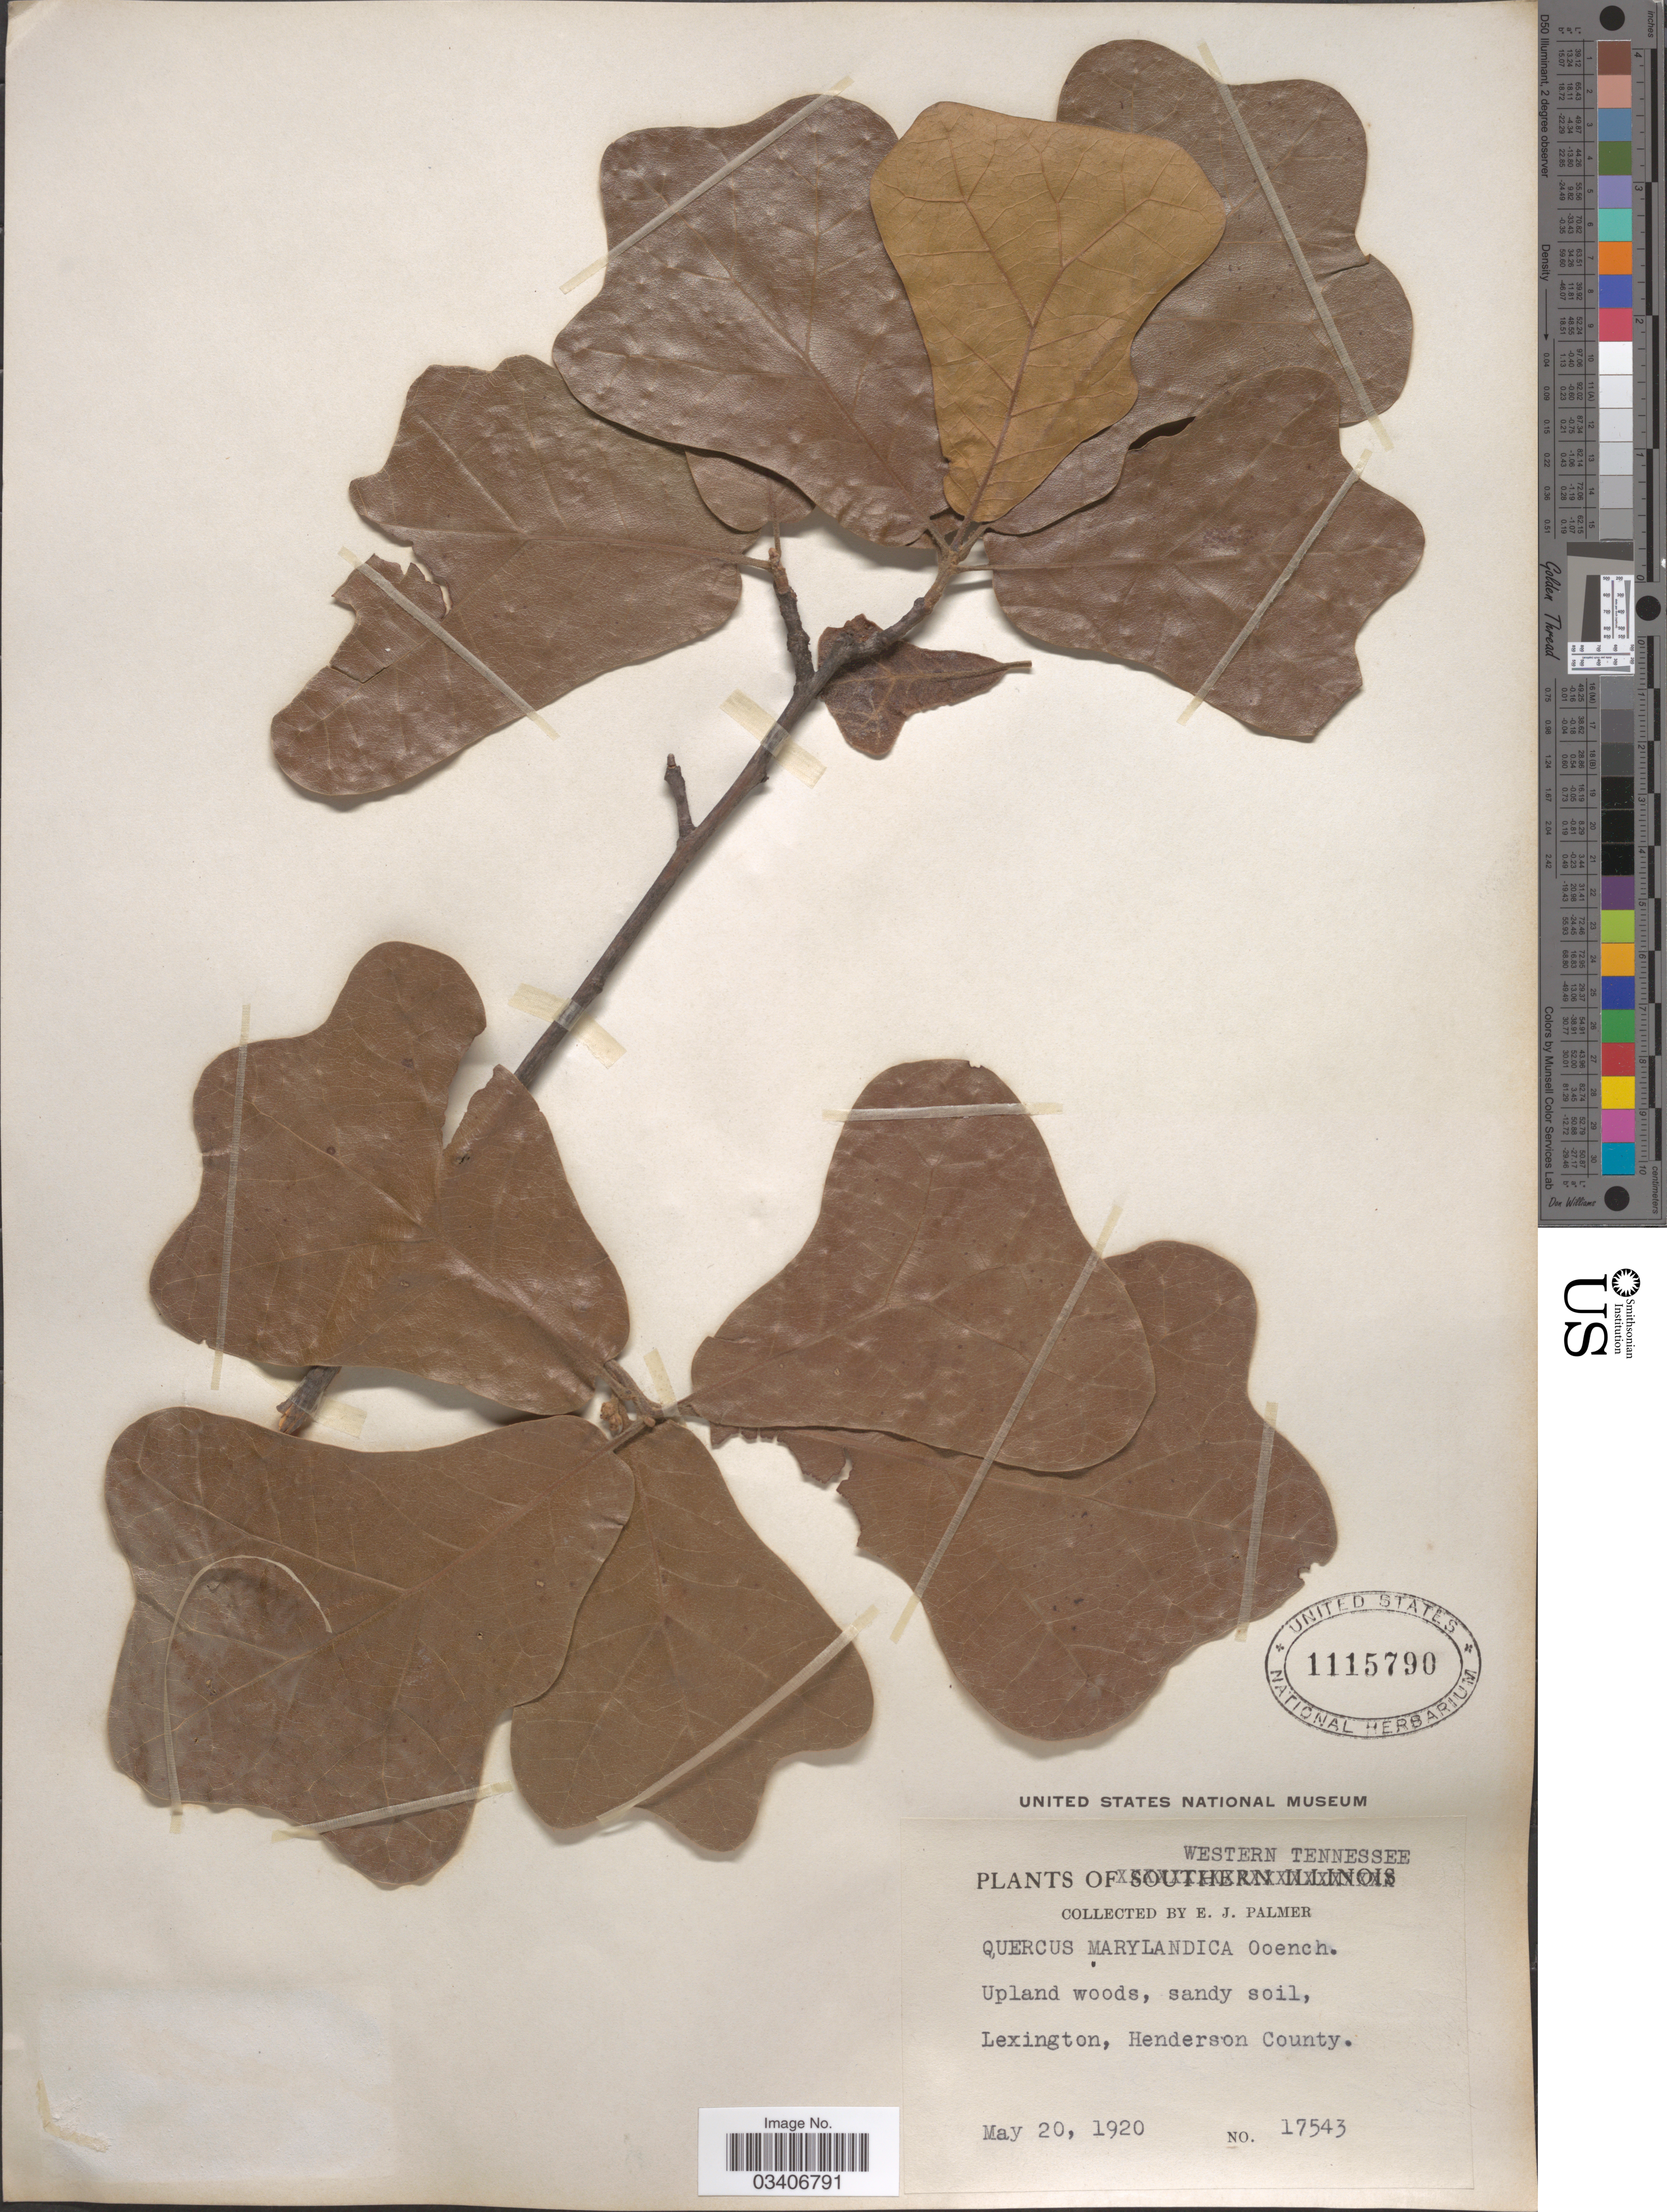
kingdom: Plantae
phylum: Tracheophyta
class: Magnoliopsida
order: Fagales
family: Fagaceae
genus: Quercus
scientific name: Quercus marilandica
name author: (L.) Münchh.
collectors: E. J. Palmer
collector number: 17543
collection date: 1920-05-20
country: United States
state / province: Tennessee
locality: Western Tennessee. Lexington, Henderson County.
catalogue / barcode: US 1115790